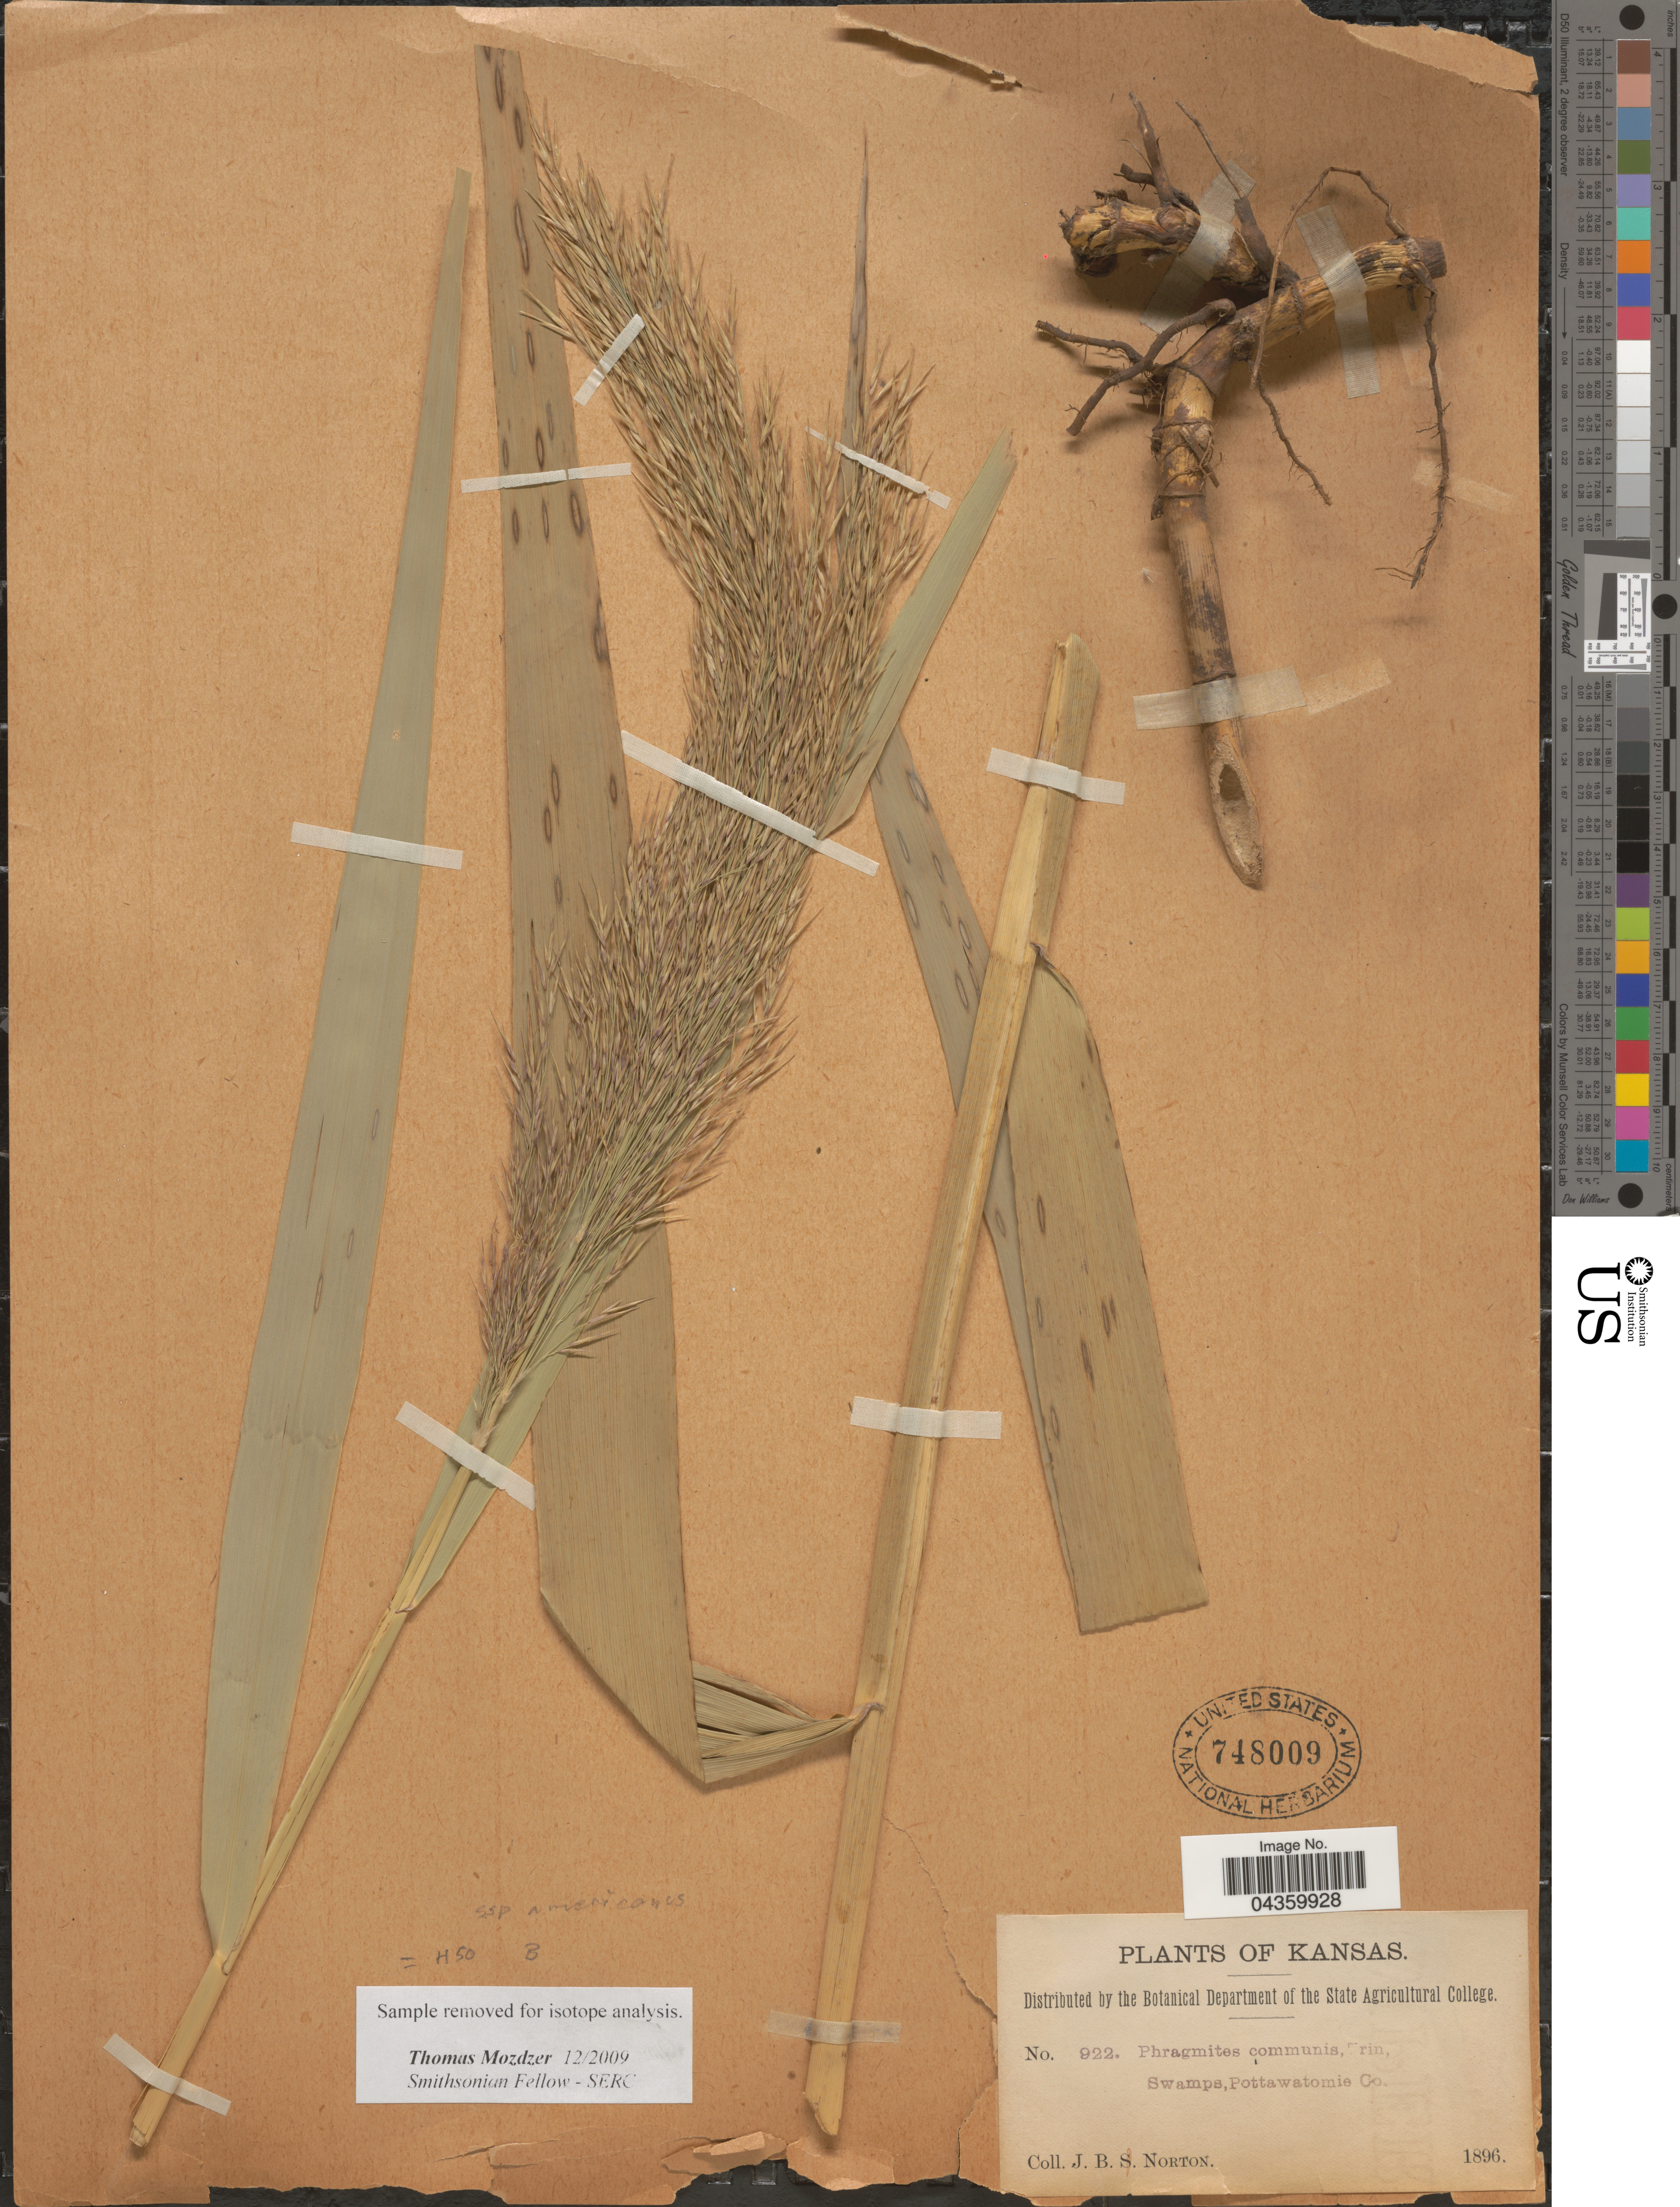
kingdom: Plantae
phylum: Tracheophyta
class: Liliopsida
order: Poales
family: Poaceae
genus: Phragmites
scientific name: Phragmites australis subsp. americanus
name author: Saltonstall & et al.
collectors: J. B. S. Norton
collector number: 922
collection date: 1896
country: United States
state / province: Kansas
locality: Swamps, Pottawatomie Co.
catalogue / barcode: US 748009